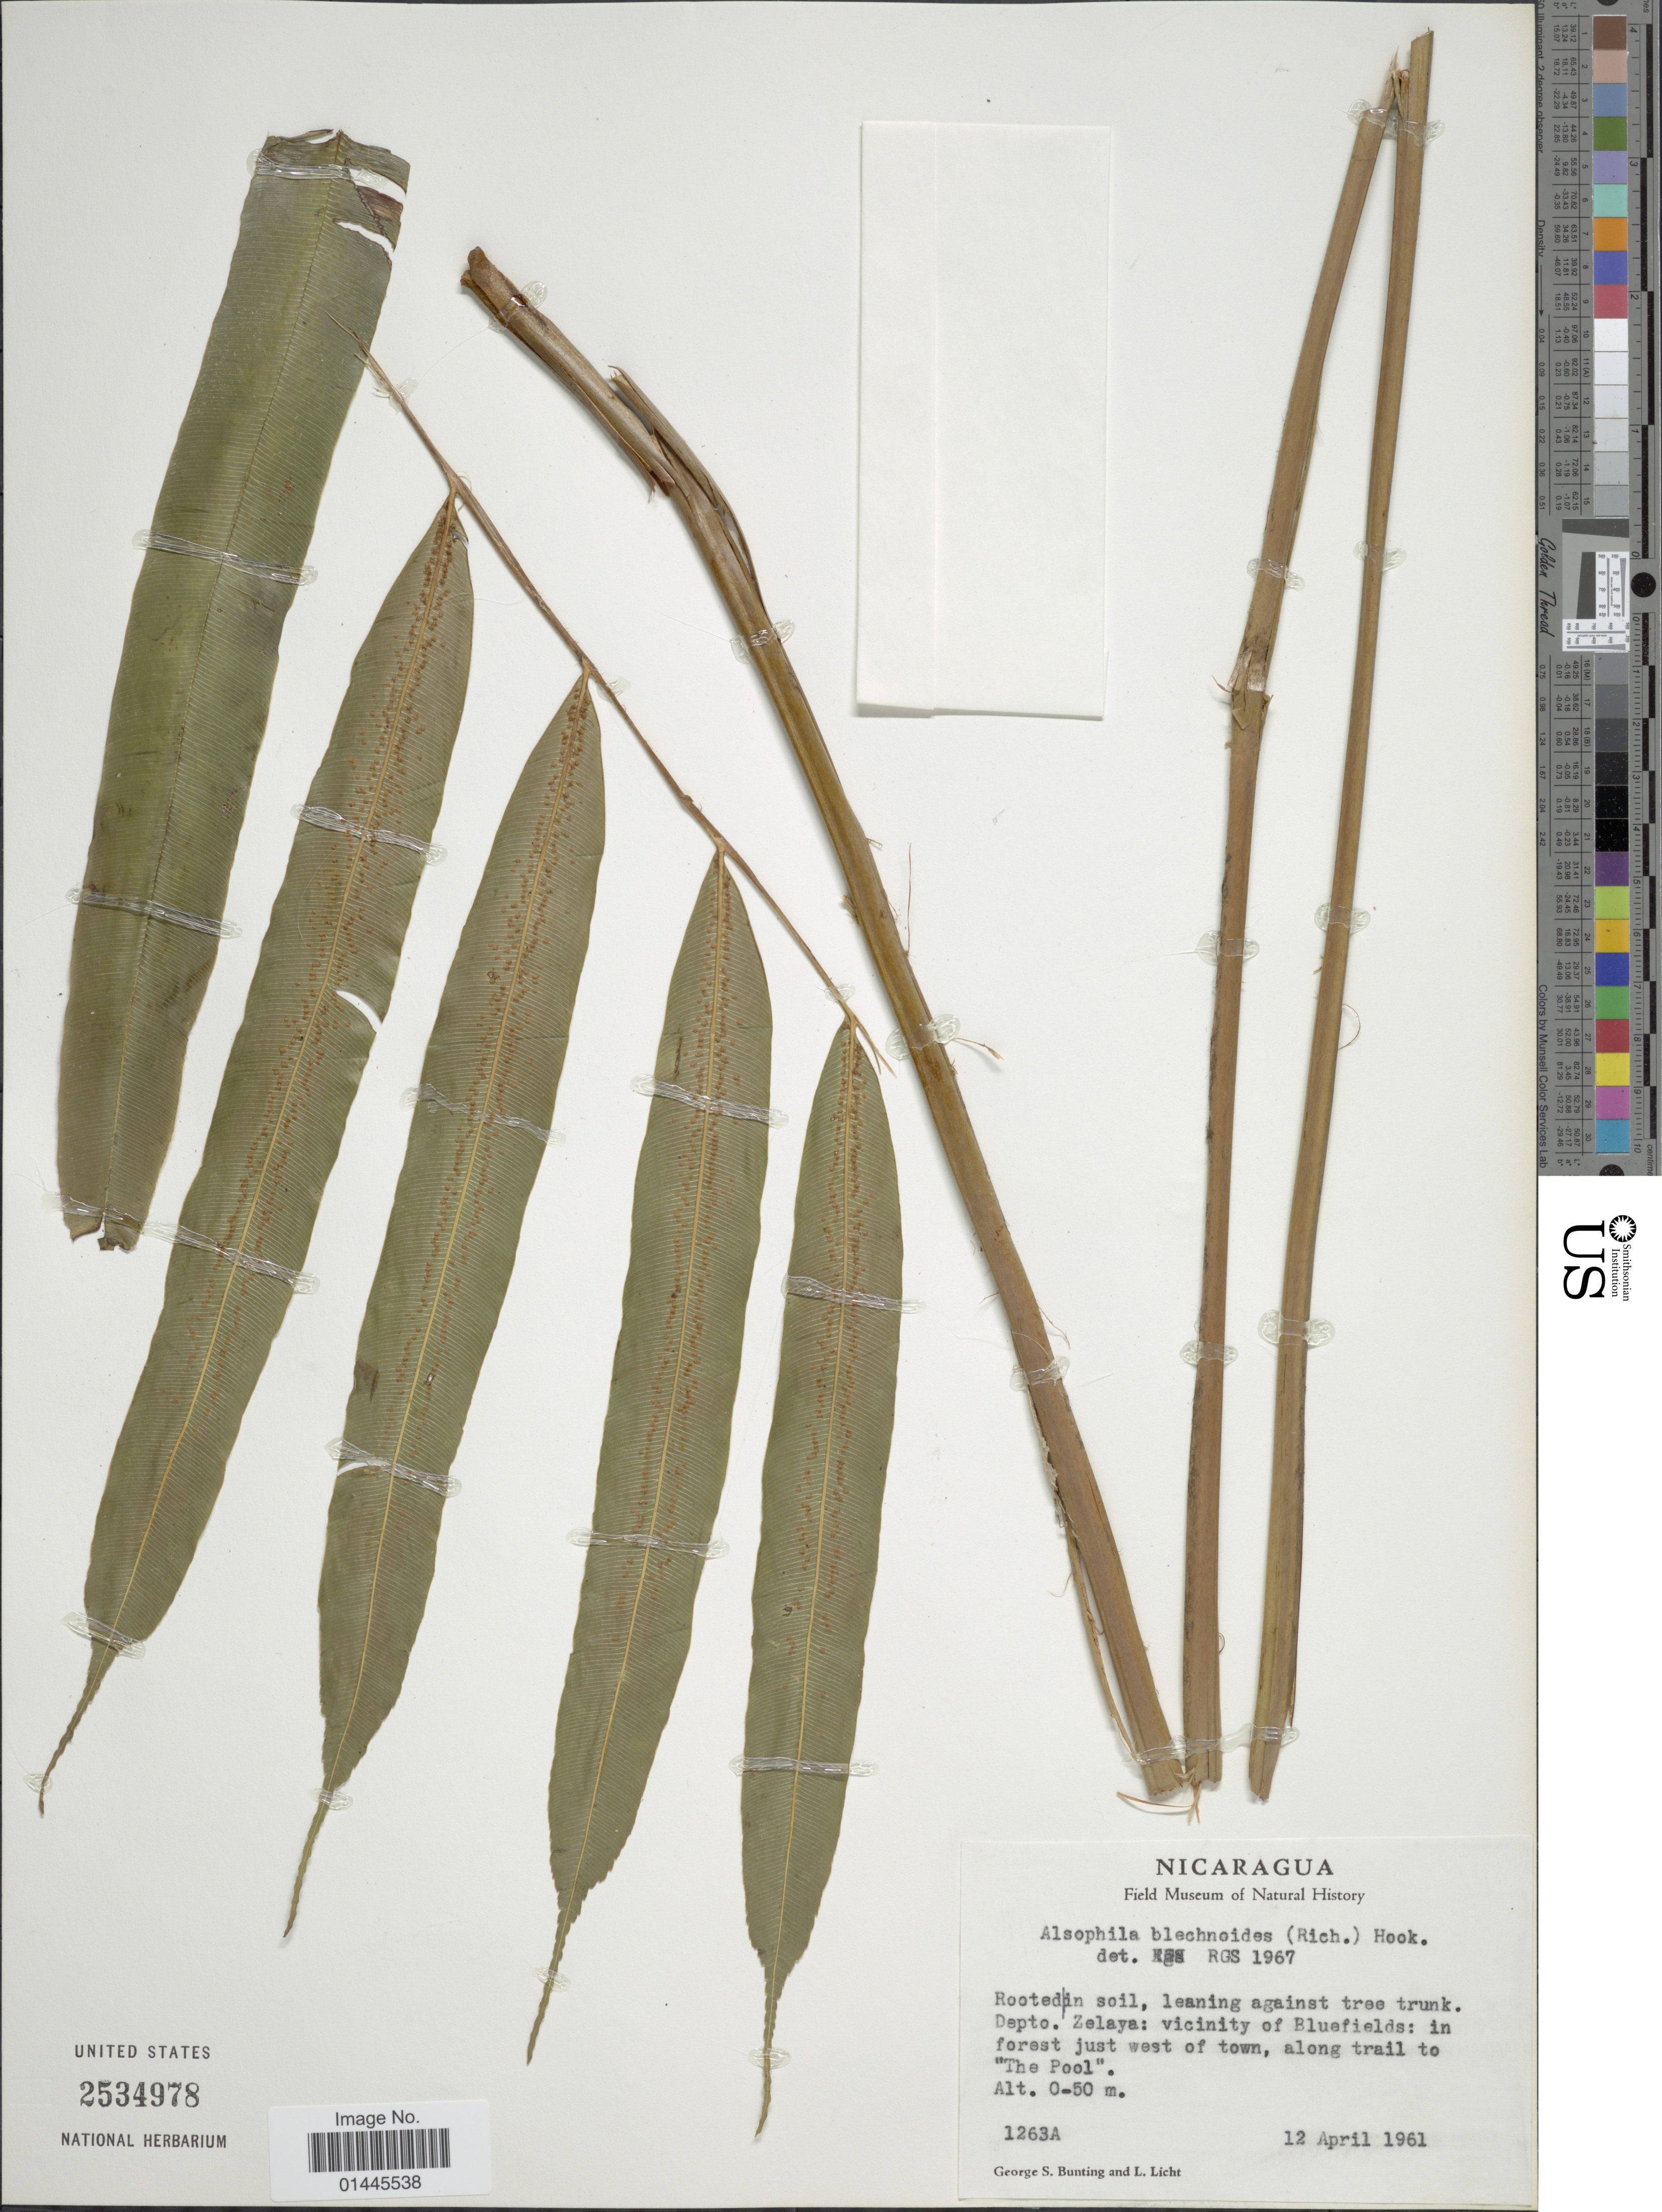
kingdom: Plantae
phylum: Tracheophyta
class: Polypodiopsida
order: Cyatheales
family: Metaxyaceae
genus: Metaxya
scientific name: Metaxya rostrata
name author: (Kunth) C. Presl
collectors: G. S. Bunting & L. Licht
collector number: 1263A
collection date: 1961-04-12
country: Nicaragua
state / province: Atlantico Sur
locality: Depto. Zelaya: vicinity of Bluefields: in forest just west of town, along trail to "The Pool".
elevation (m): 0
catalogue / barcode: US 2534978